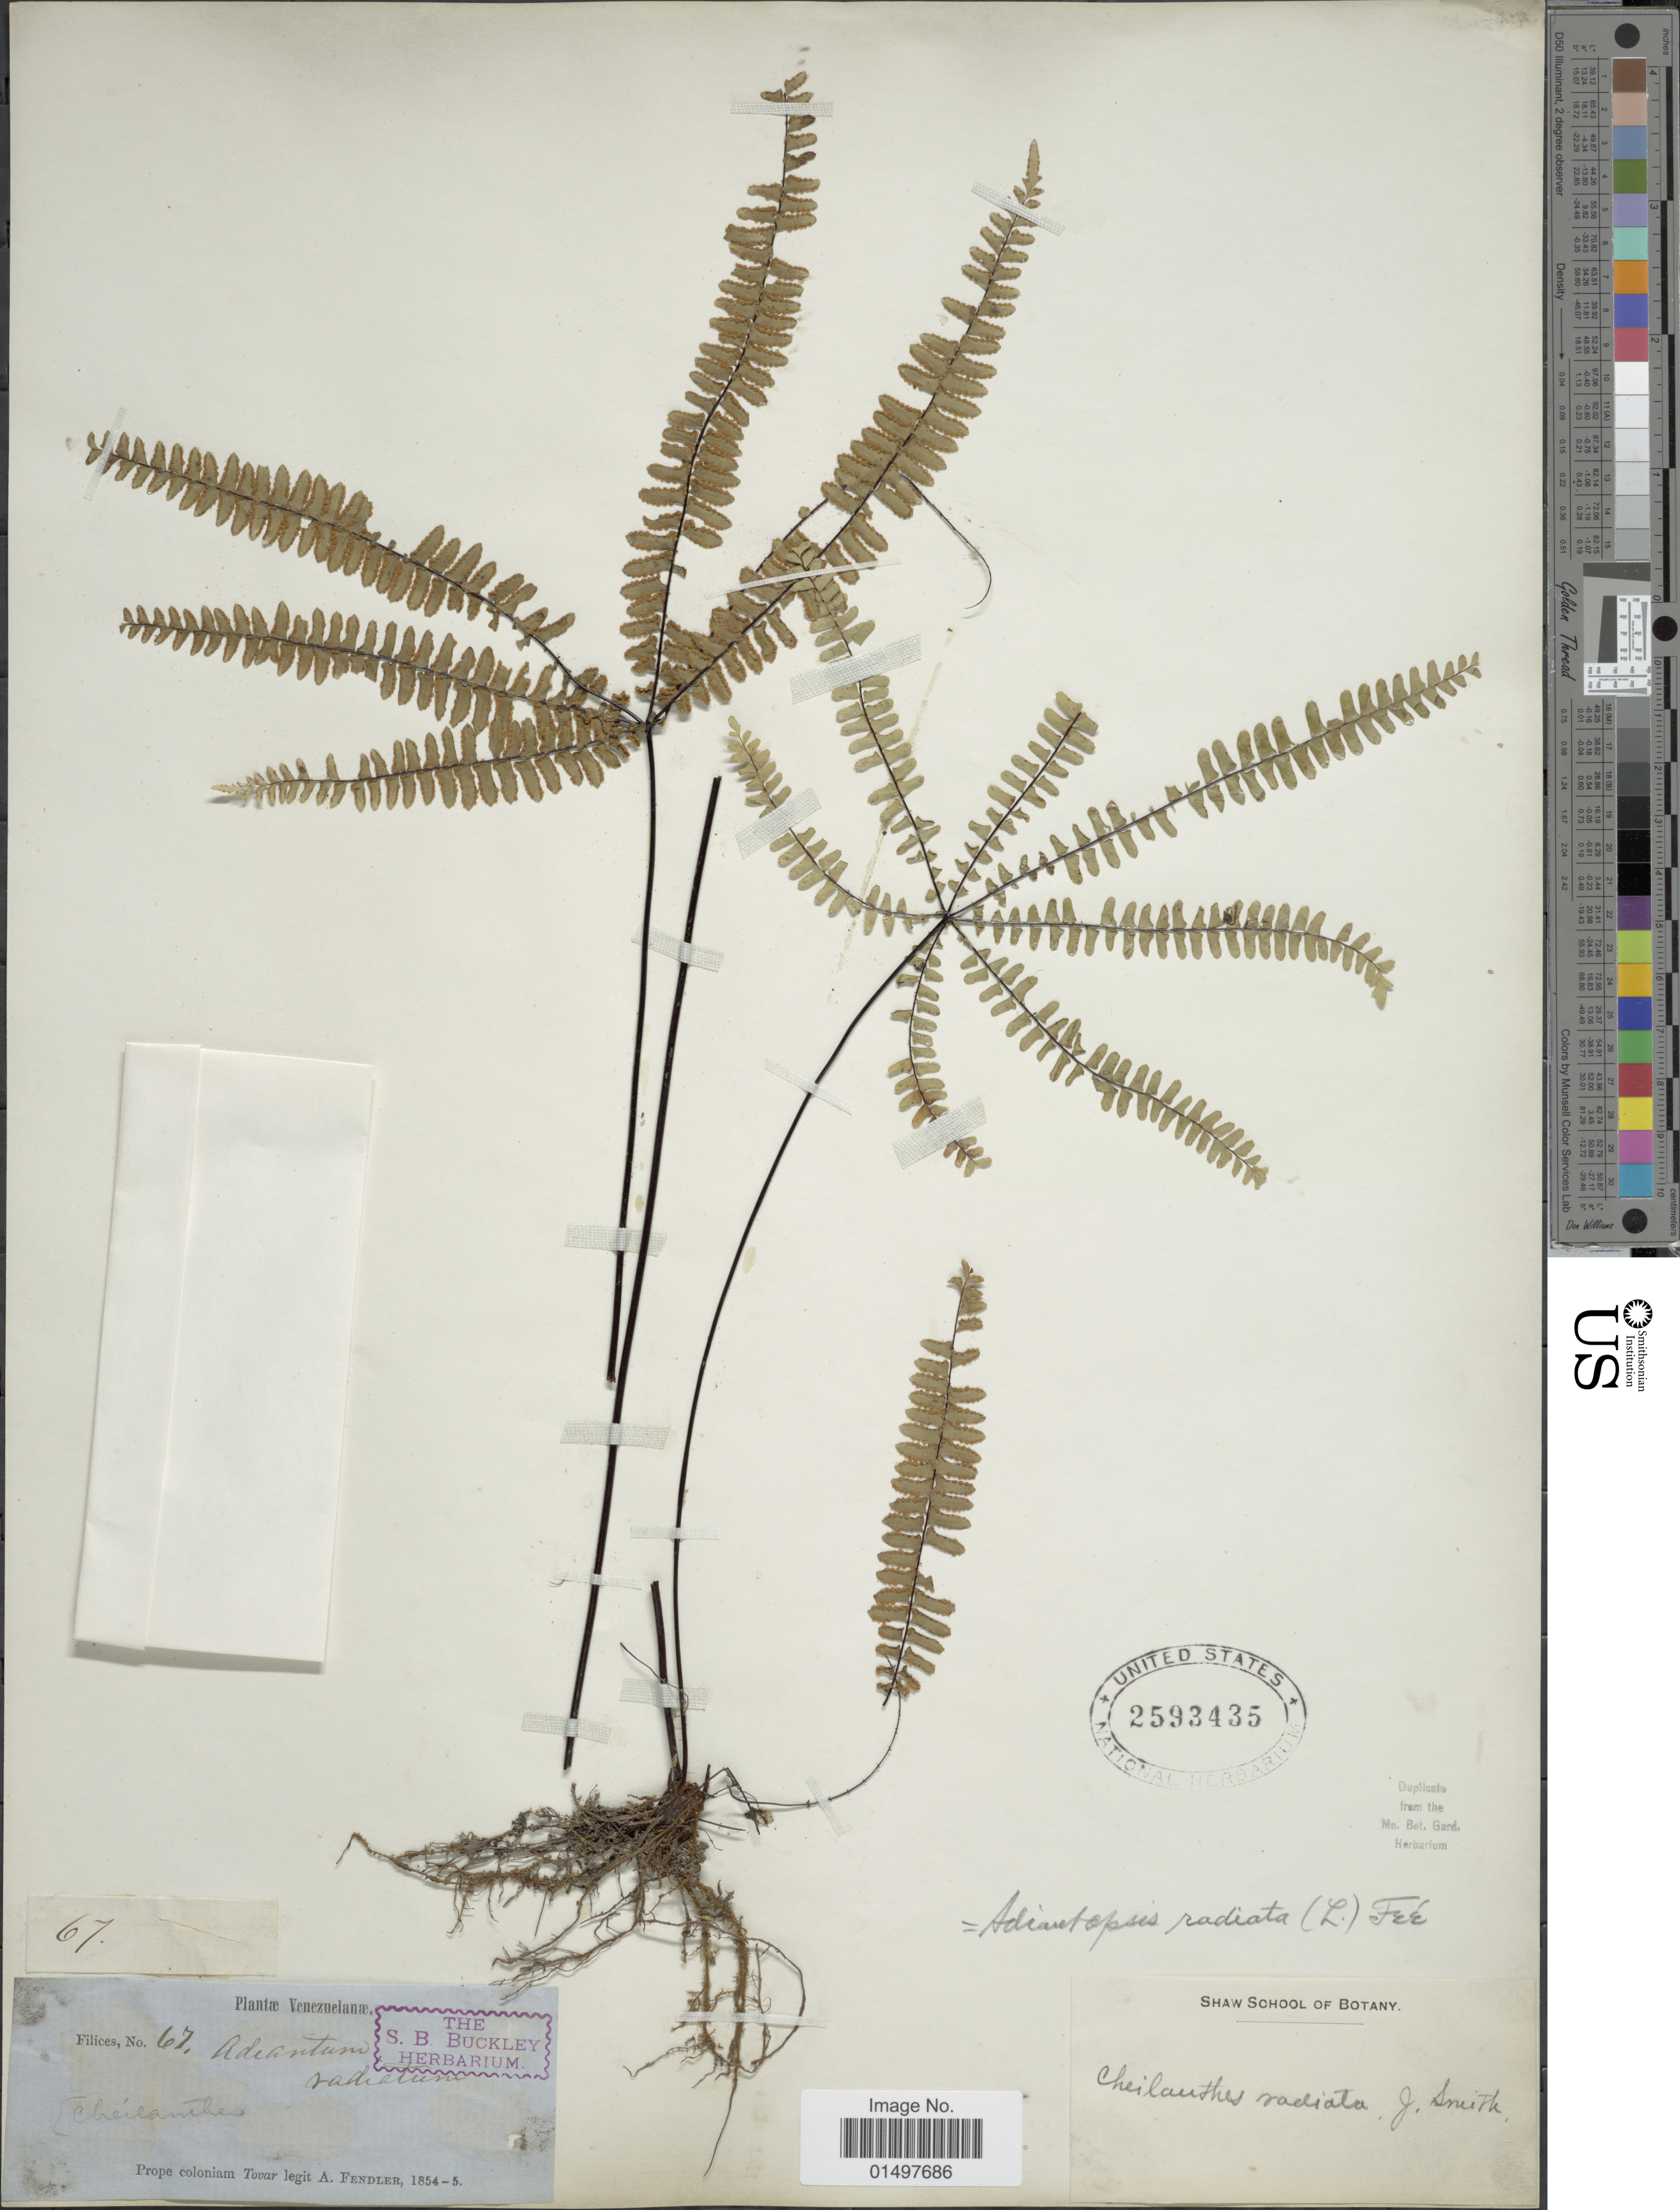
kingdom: Plantae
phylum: Tracheophyta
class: Polypodiopsida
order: Polypodiales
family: Pteridaceae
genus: Adiantopsis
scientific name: Adiantopsis radiata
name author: (L.) Fée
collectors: A. Fendler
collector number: Filices 67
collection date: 1854/1855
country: Venezuela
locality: Plantae Venezuelanae. Prope coloniam Tovar.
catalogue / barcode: US 2593435